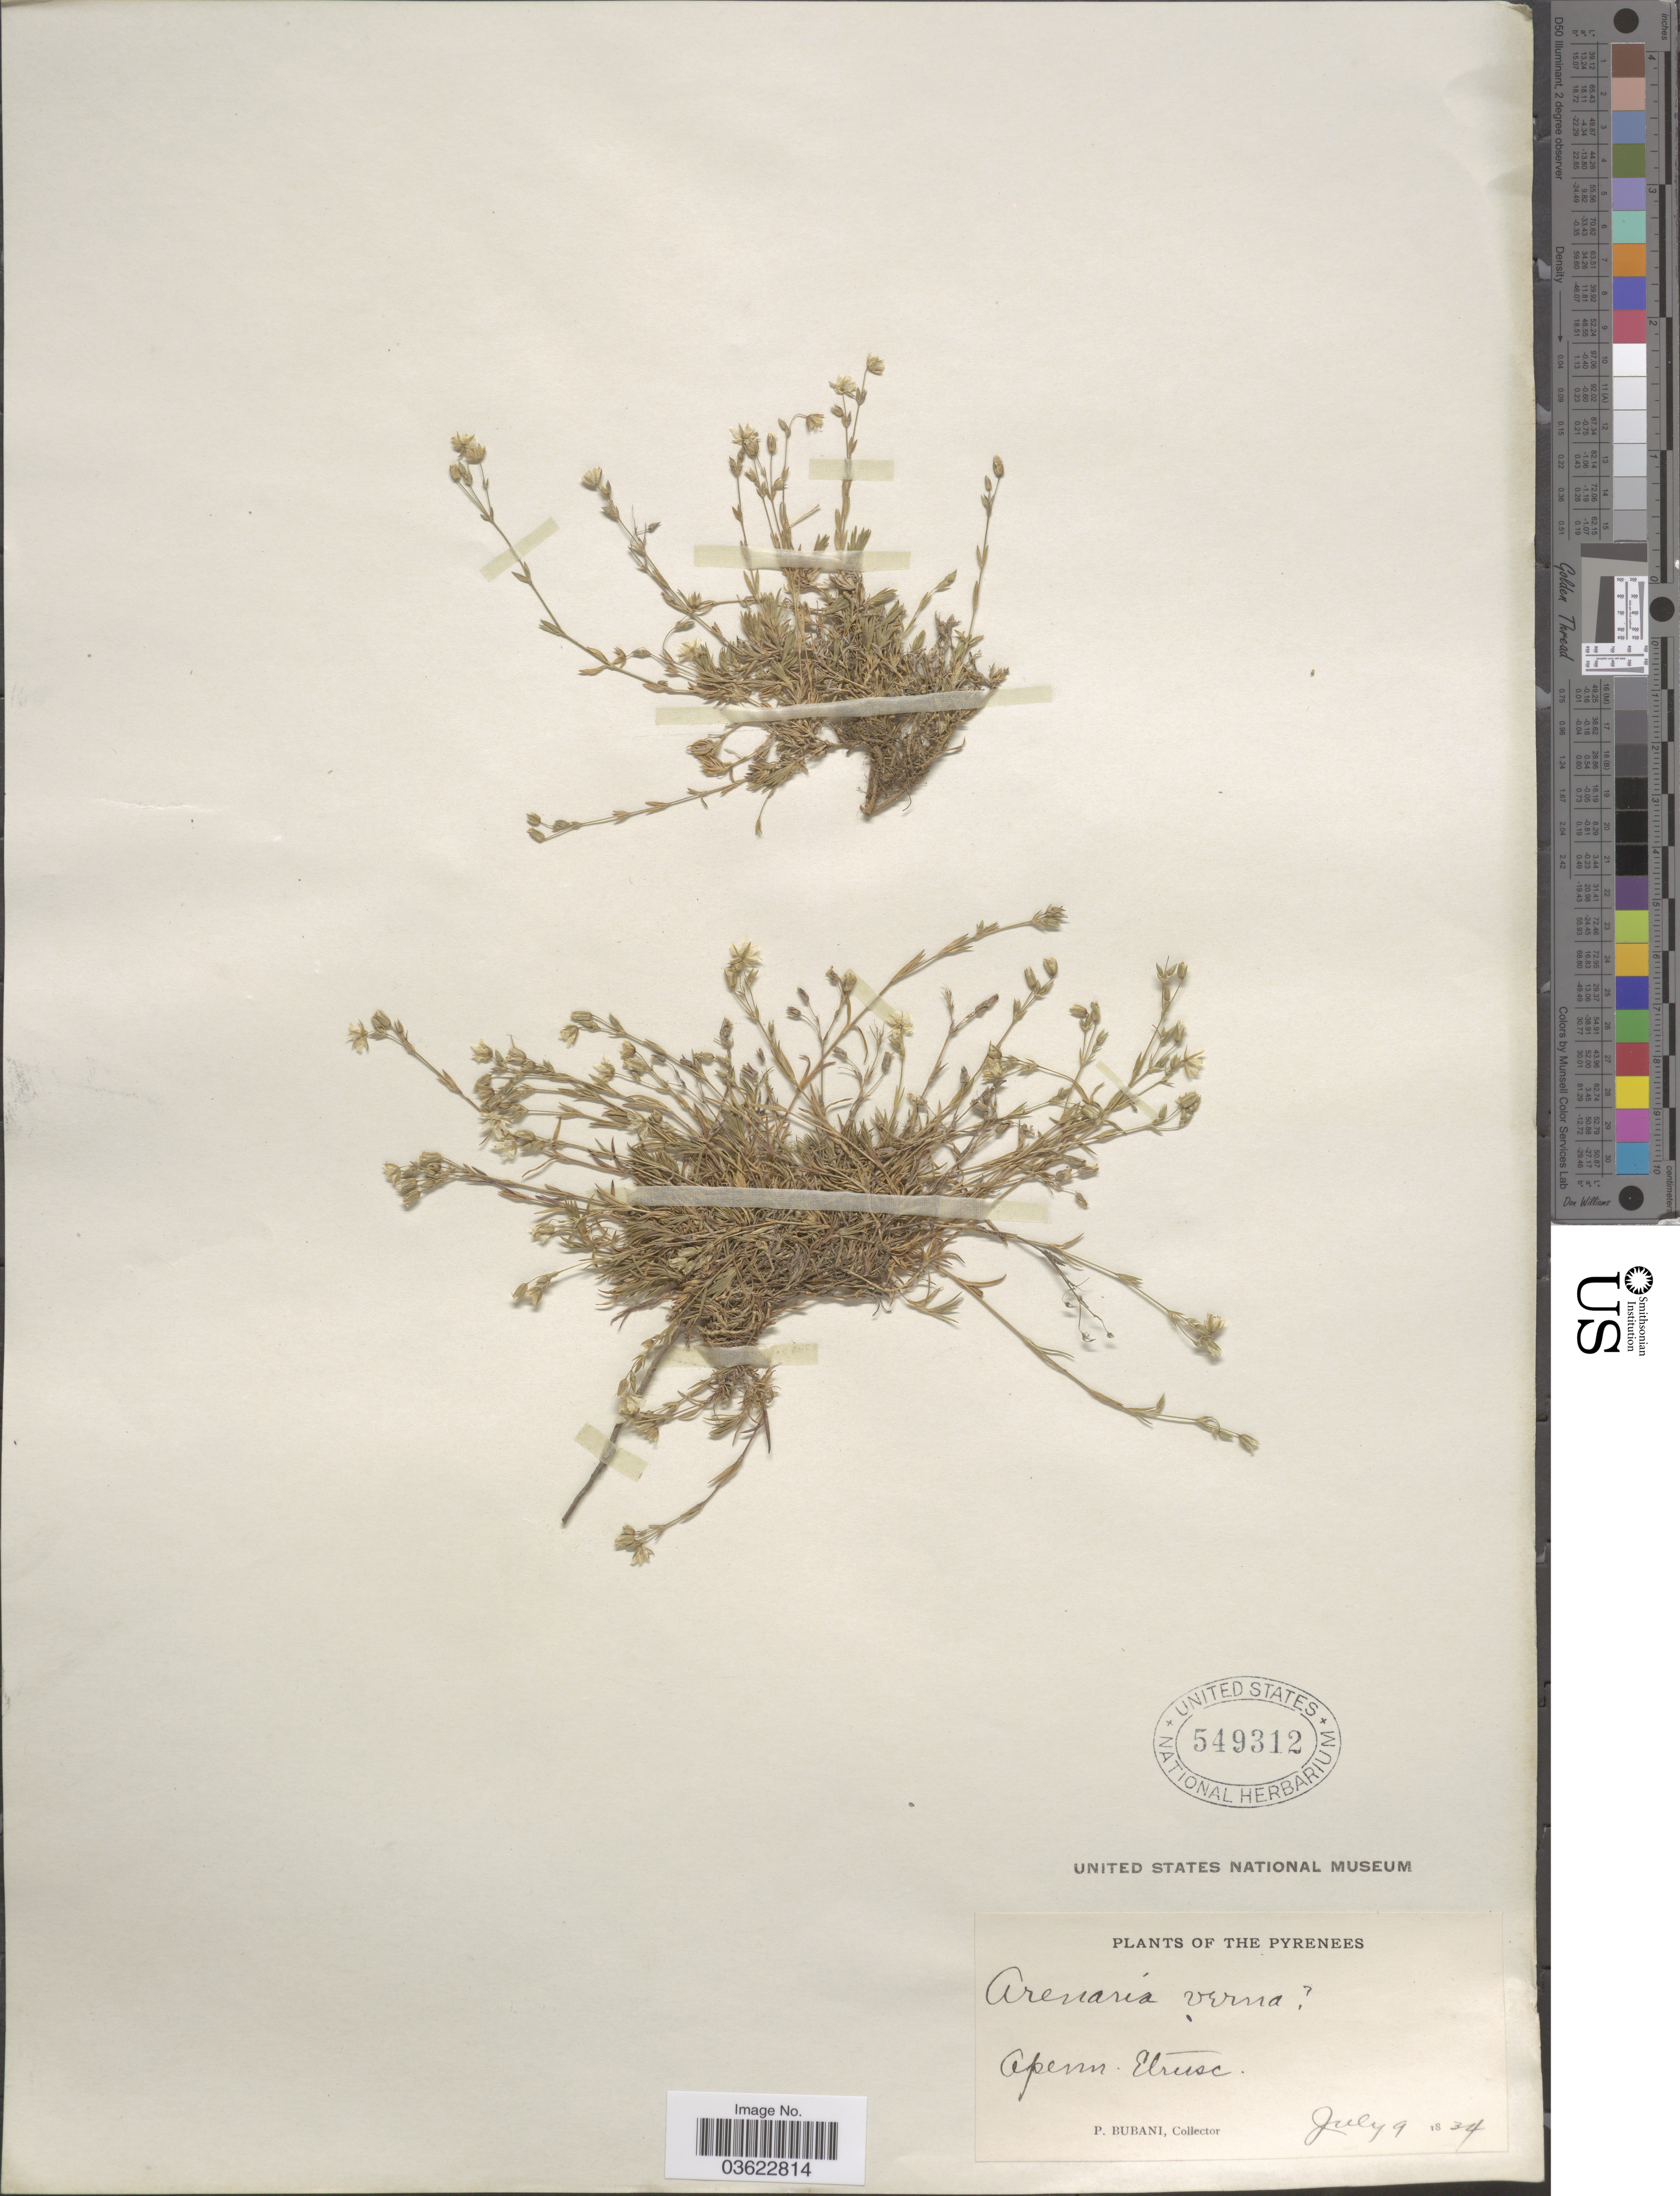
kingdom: Plantae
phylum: Tracheophyta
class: Magnoliopsida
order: Caryophyllales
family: Caryophyllaceae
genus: Arenaria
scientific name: Arenaria sp.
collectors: P. Bubani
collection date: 1834-07-09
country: Italy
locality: Apenn. Etrusc.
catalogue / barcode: US 549312